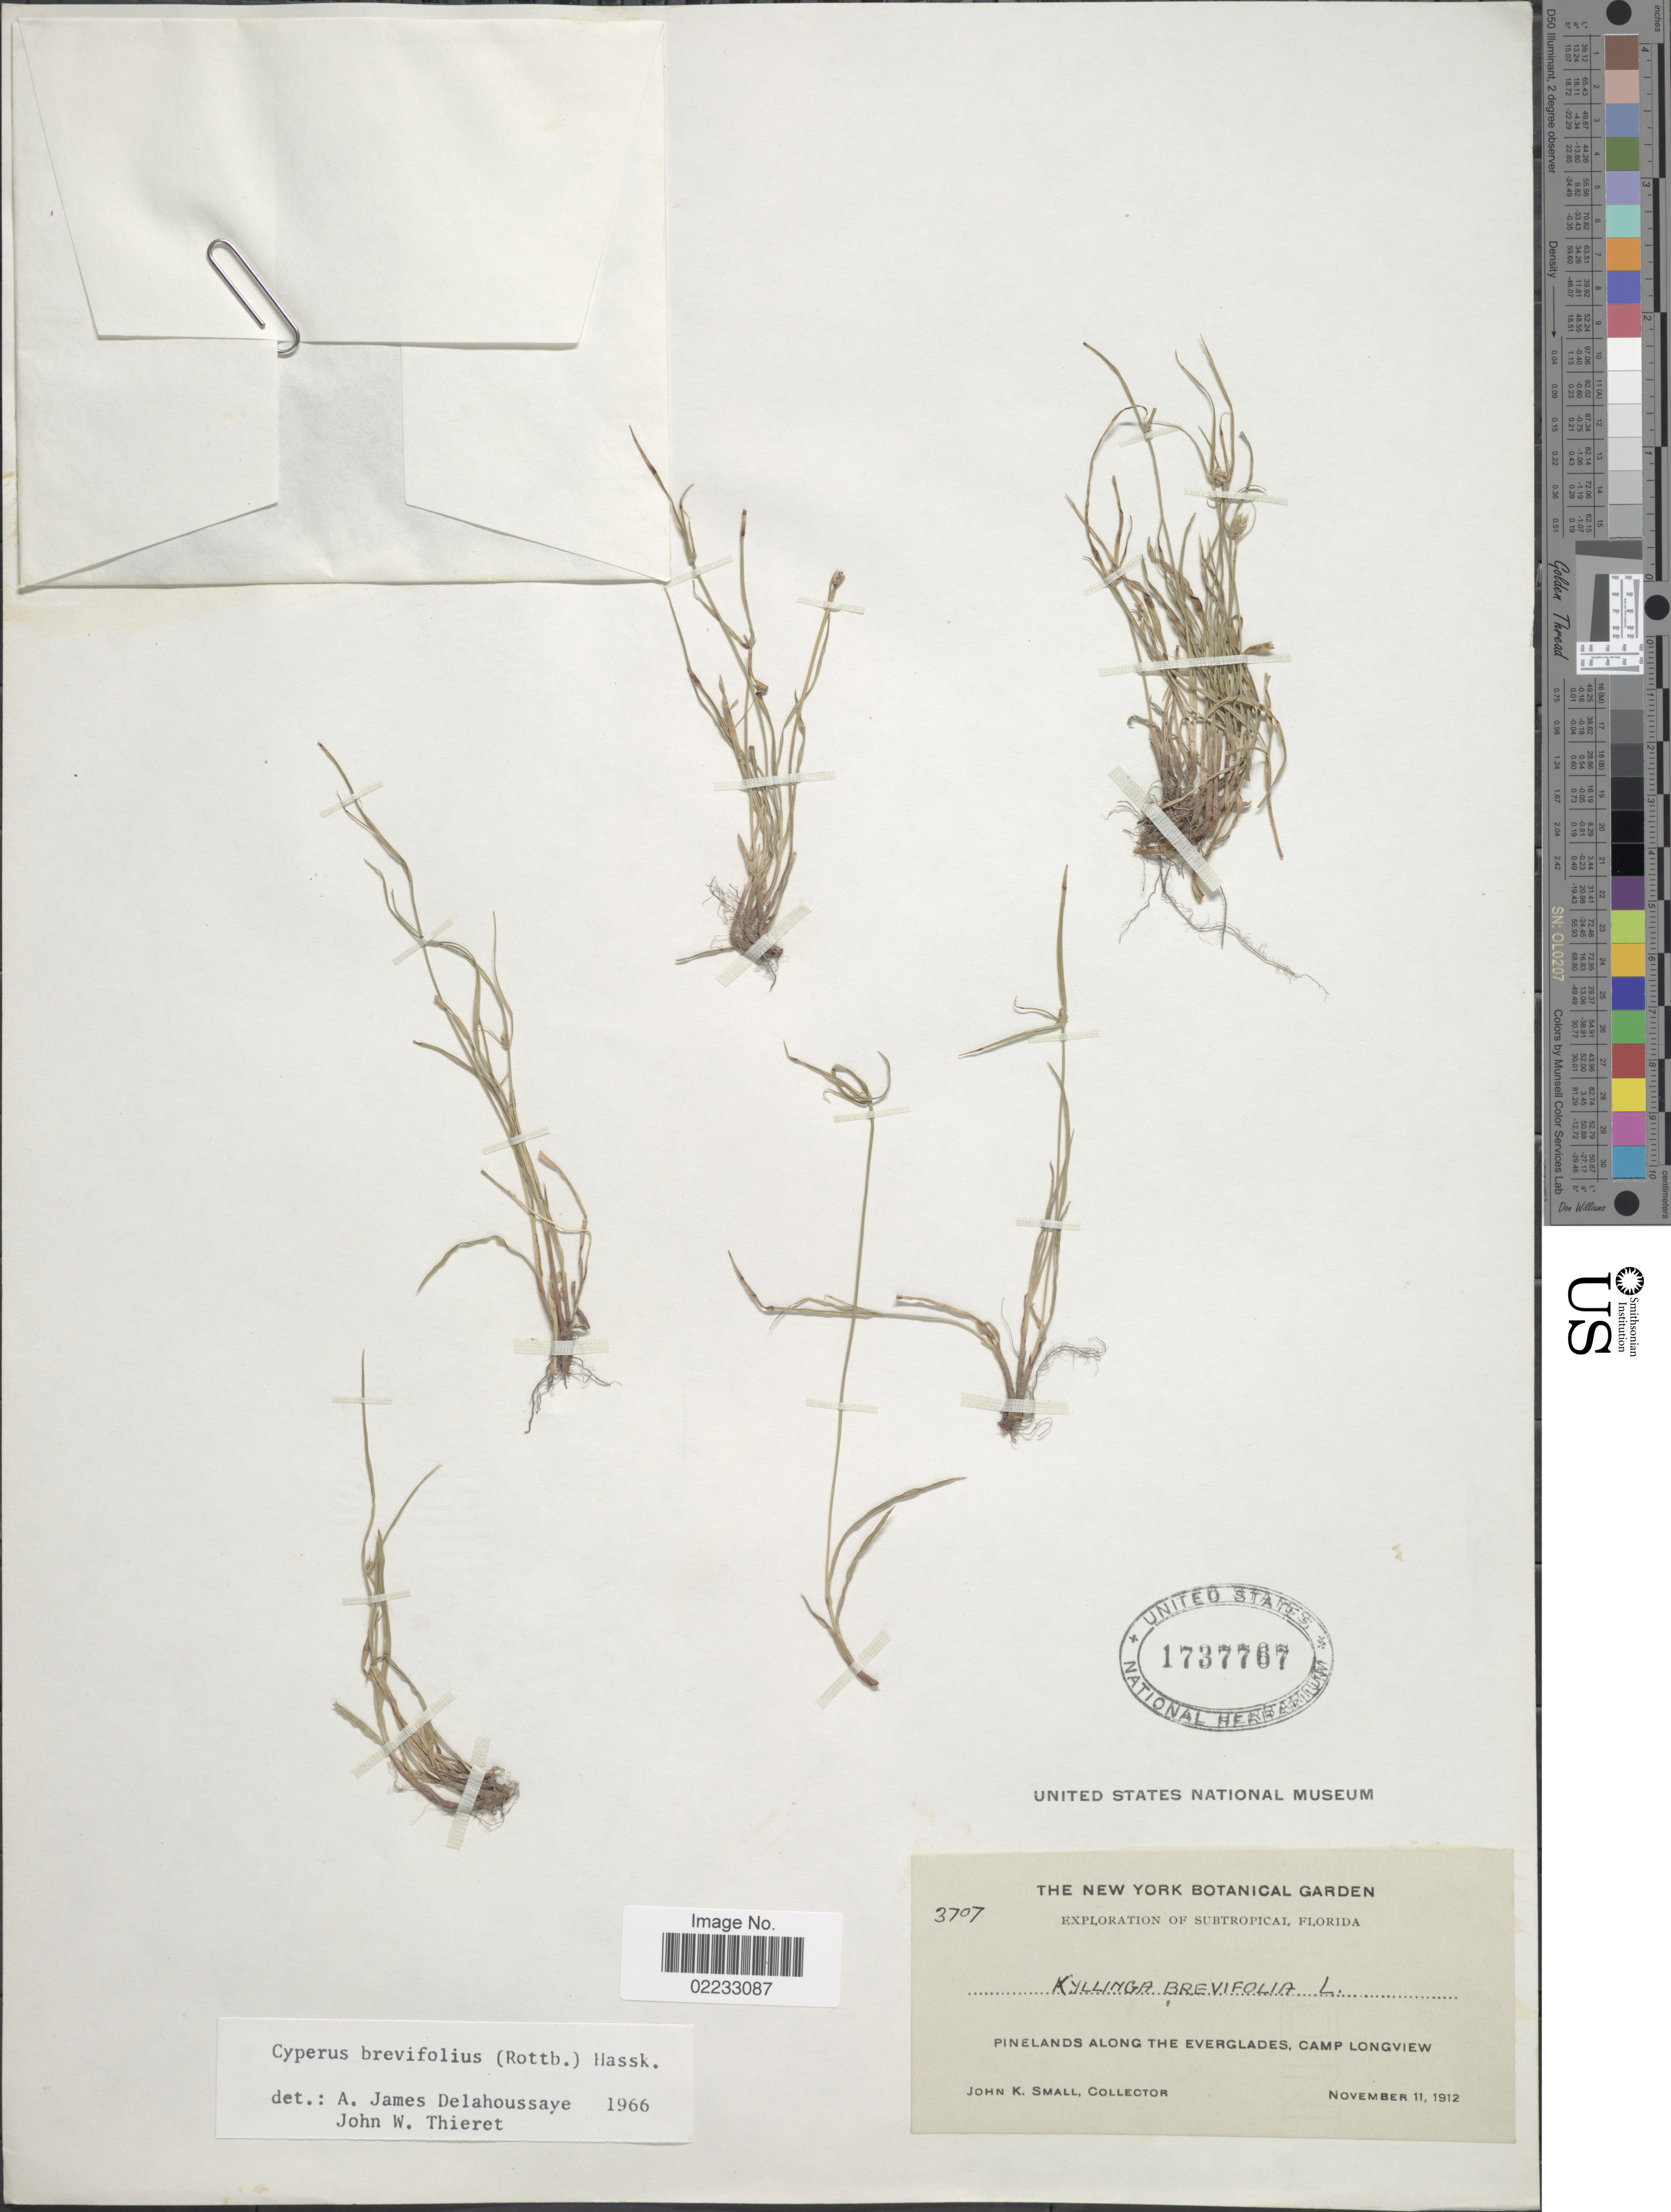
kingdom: Plantae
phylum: Tracheophyta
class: Liliopsida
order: Poales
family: Cyperaceae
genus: Cyperus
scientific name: Cyperus brevifolius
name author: (Rottb.) Hassk.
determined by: Strong, M. T., (US), Smithsonian Institution - National Museum of Natural History (UNITED STATES)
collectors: J. K. Small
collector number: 3707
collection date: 1912-11-11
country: United States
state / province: Florida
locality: Along the Everglades, Camp Longview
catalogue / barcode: US 1737767